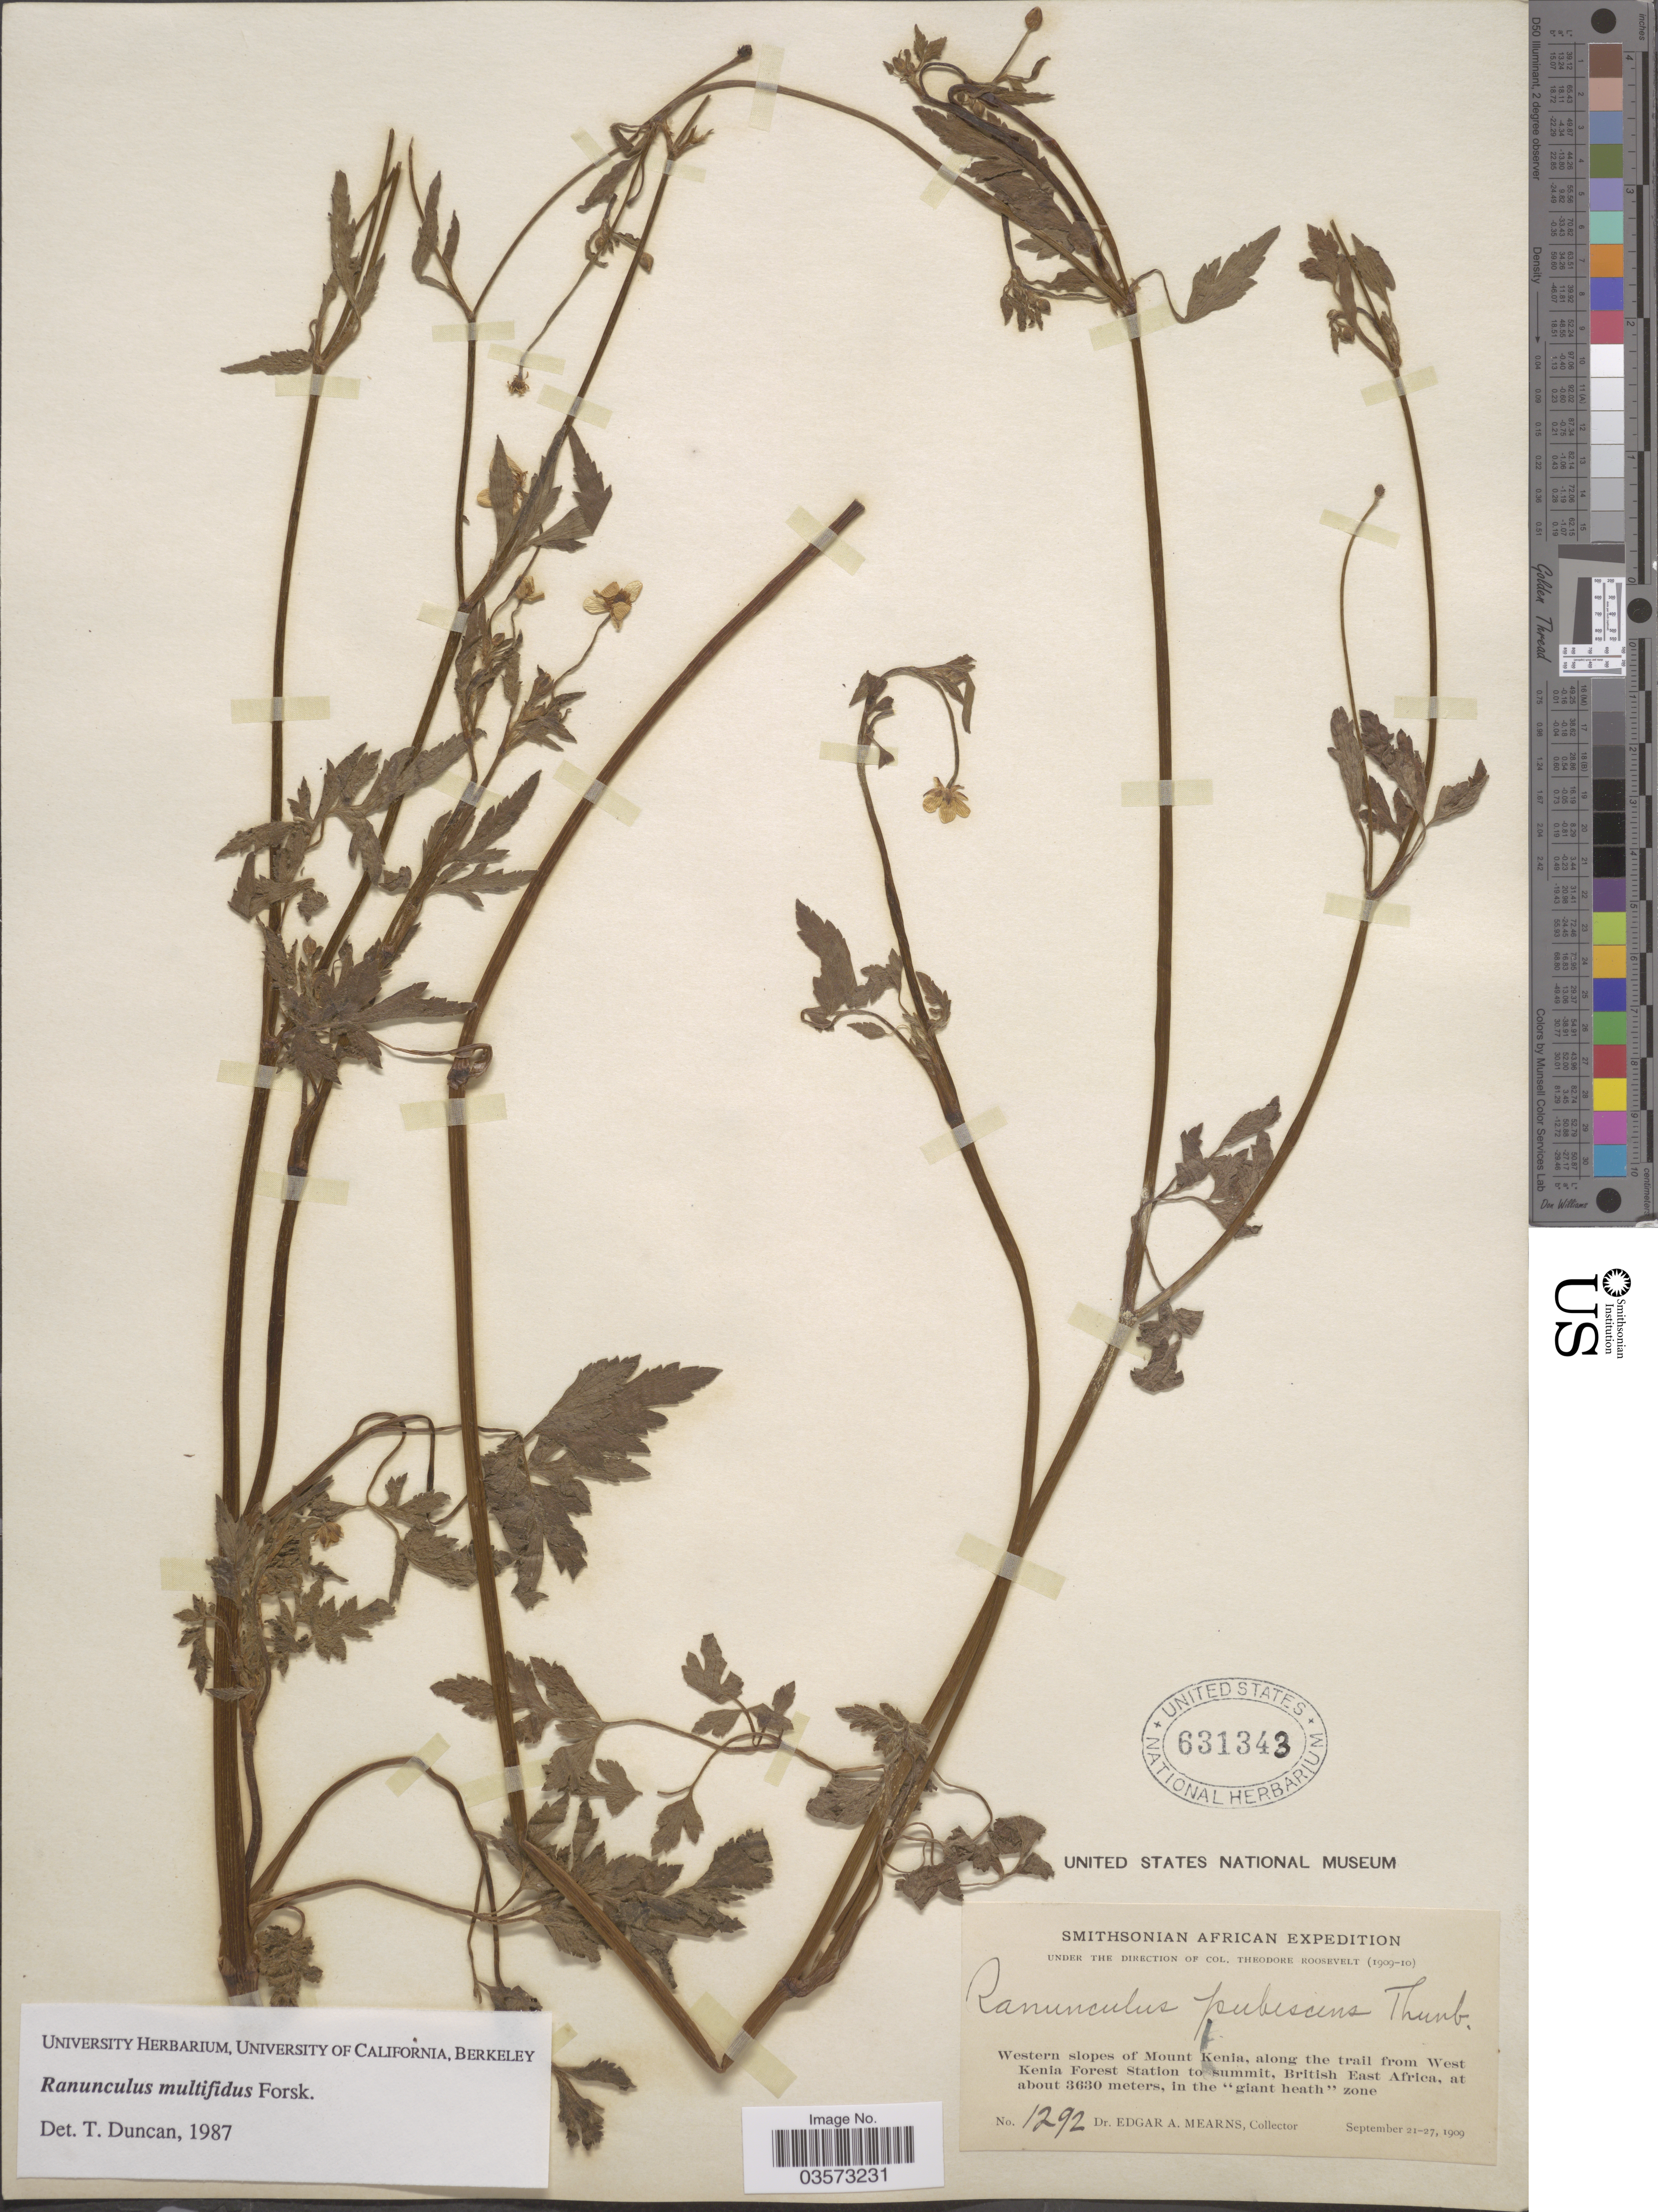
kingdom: Plantae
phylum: Tracheophyta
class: Magnoliopsida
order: Ranunculales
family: Ranunculaceae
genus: Ranunculus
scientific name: Ranunculus multifidus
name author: Forssk.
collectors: E. A. Mearns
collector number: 1292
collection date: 1909-09-21/1909-09-27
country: Kenya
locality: Western slopes of Mount Kenia, along the trail from West Kenia Forest Station to summit, British East Africa, in the 'giant heath' zone.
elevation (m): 3630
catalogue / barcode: US 631343